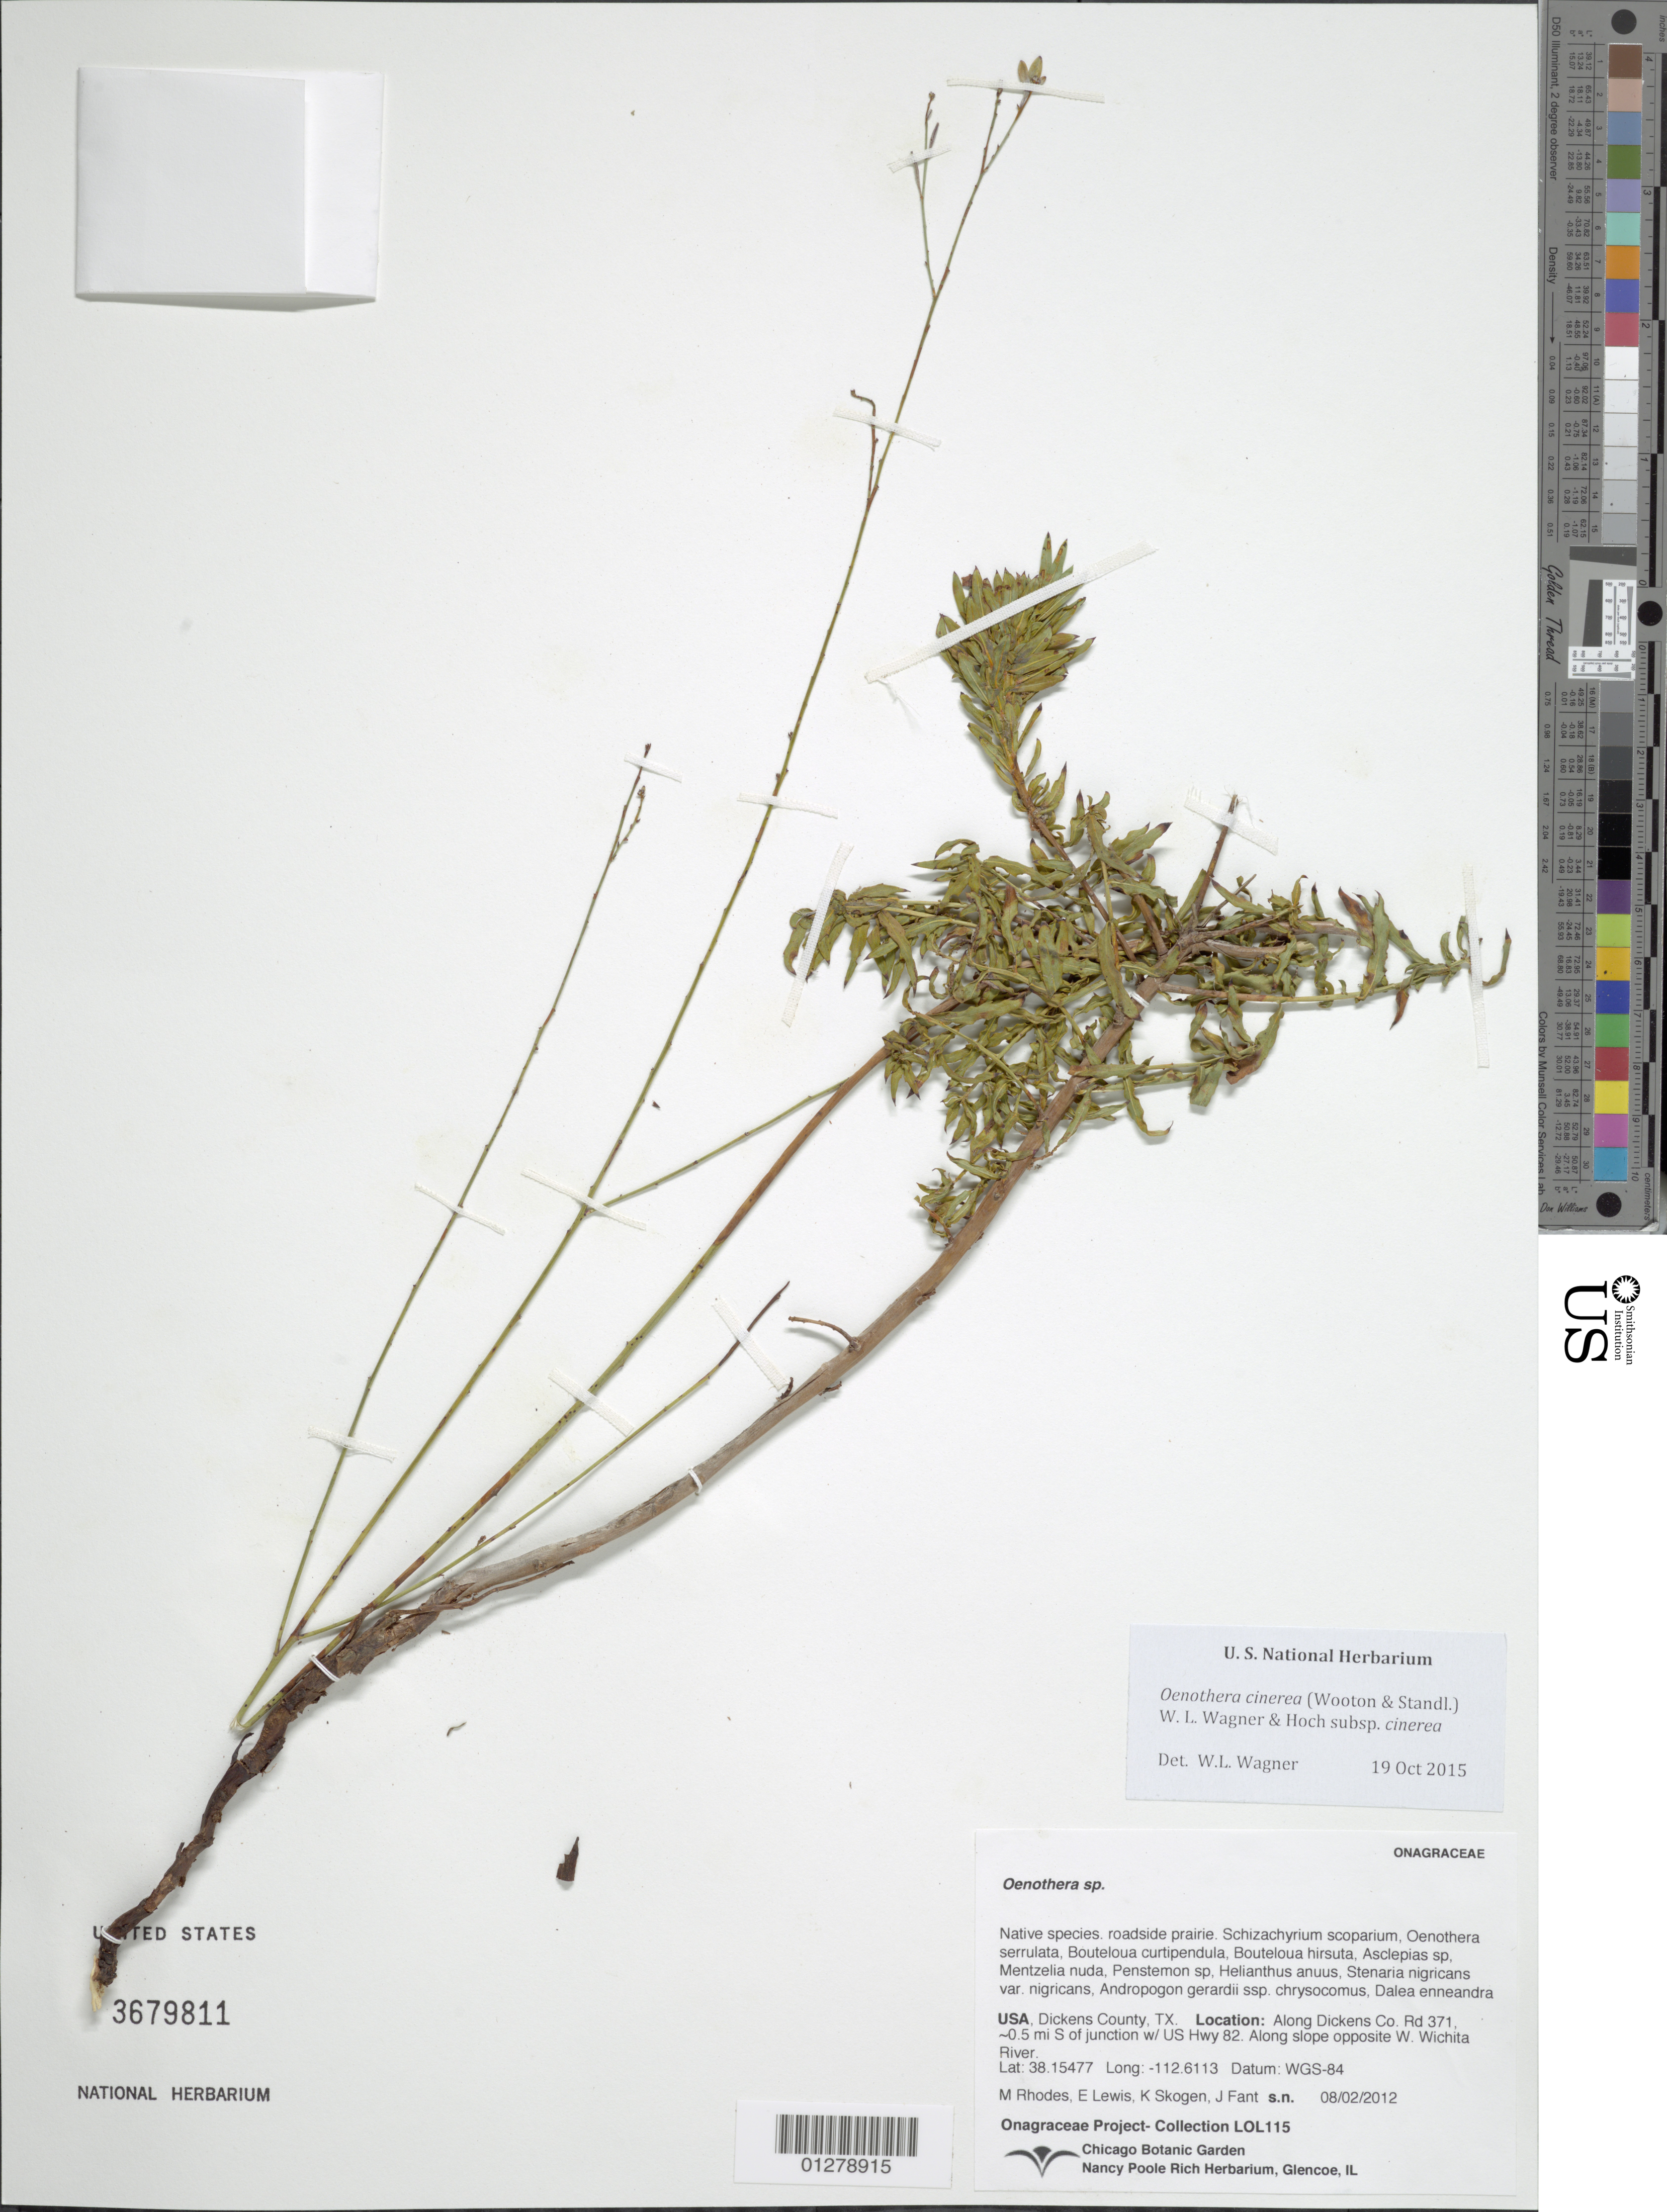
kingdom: Plantae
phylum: Tracheophyta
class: Magnoliopsida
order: Myrtales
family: Onagraceae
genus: Oenothera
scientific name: Oenothera cinerea subsp. cinerea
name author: (Wooton & Standl.) W.L. Wagner & Hoch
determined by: Wagner, W. L., (BOT), Smithsonian Institution - National Museum of Natural History (UNITED STATES)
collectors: Onagraceae Project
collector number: LOL 115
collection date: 2014-08-30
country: United States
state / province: Texas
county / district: Dickens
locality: Along Dickens Co. Rd 371, ~0.5 mi S of junction w/ US Hwy 82. Along slope opposite W. Wichita River..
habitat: diverse shortgrass prairie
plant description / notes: US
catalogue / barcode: US 3679811